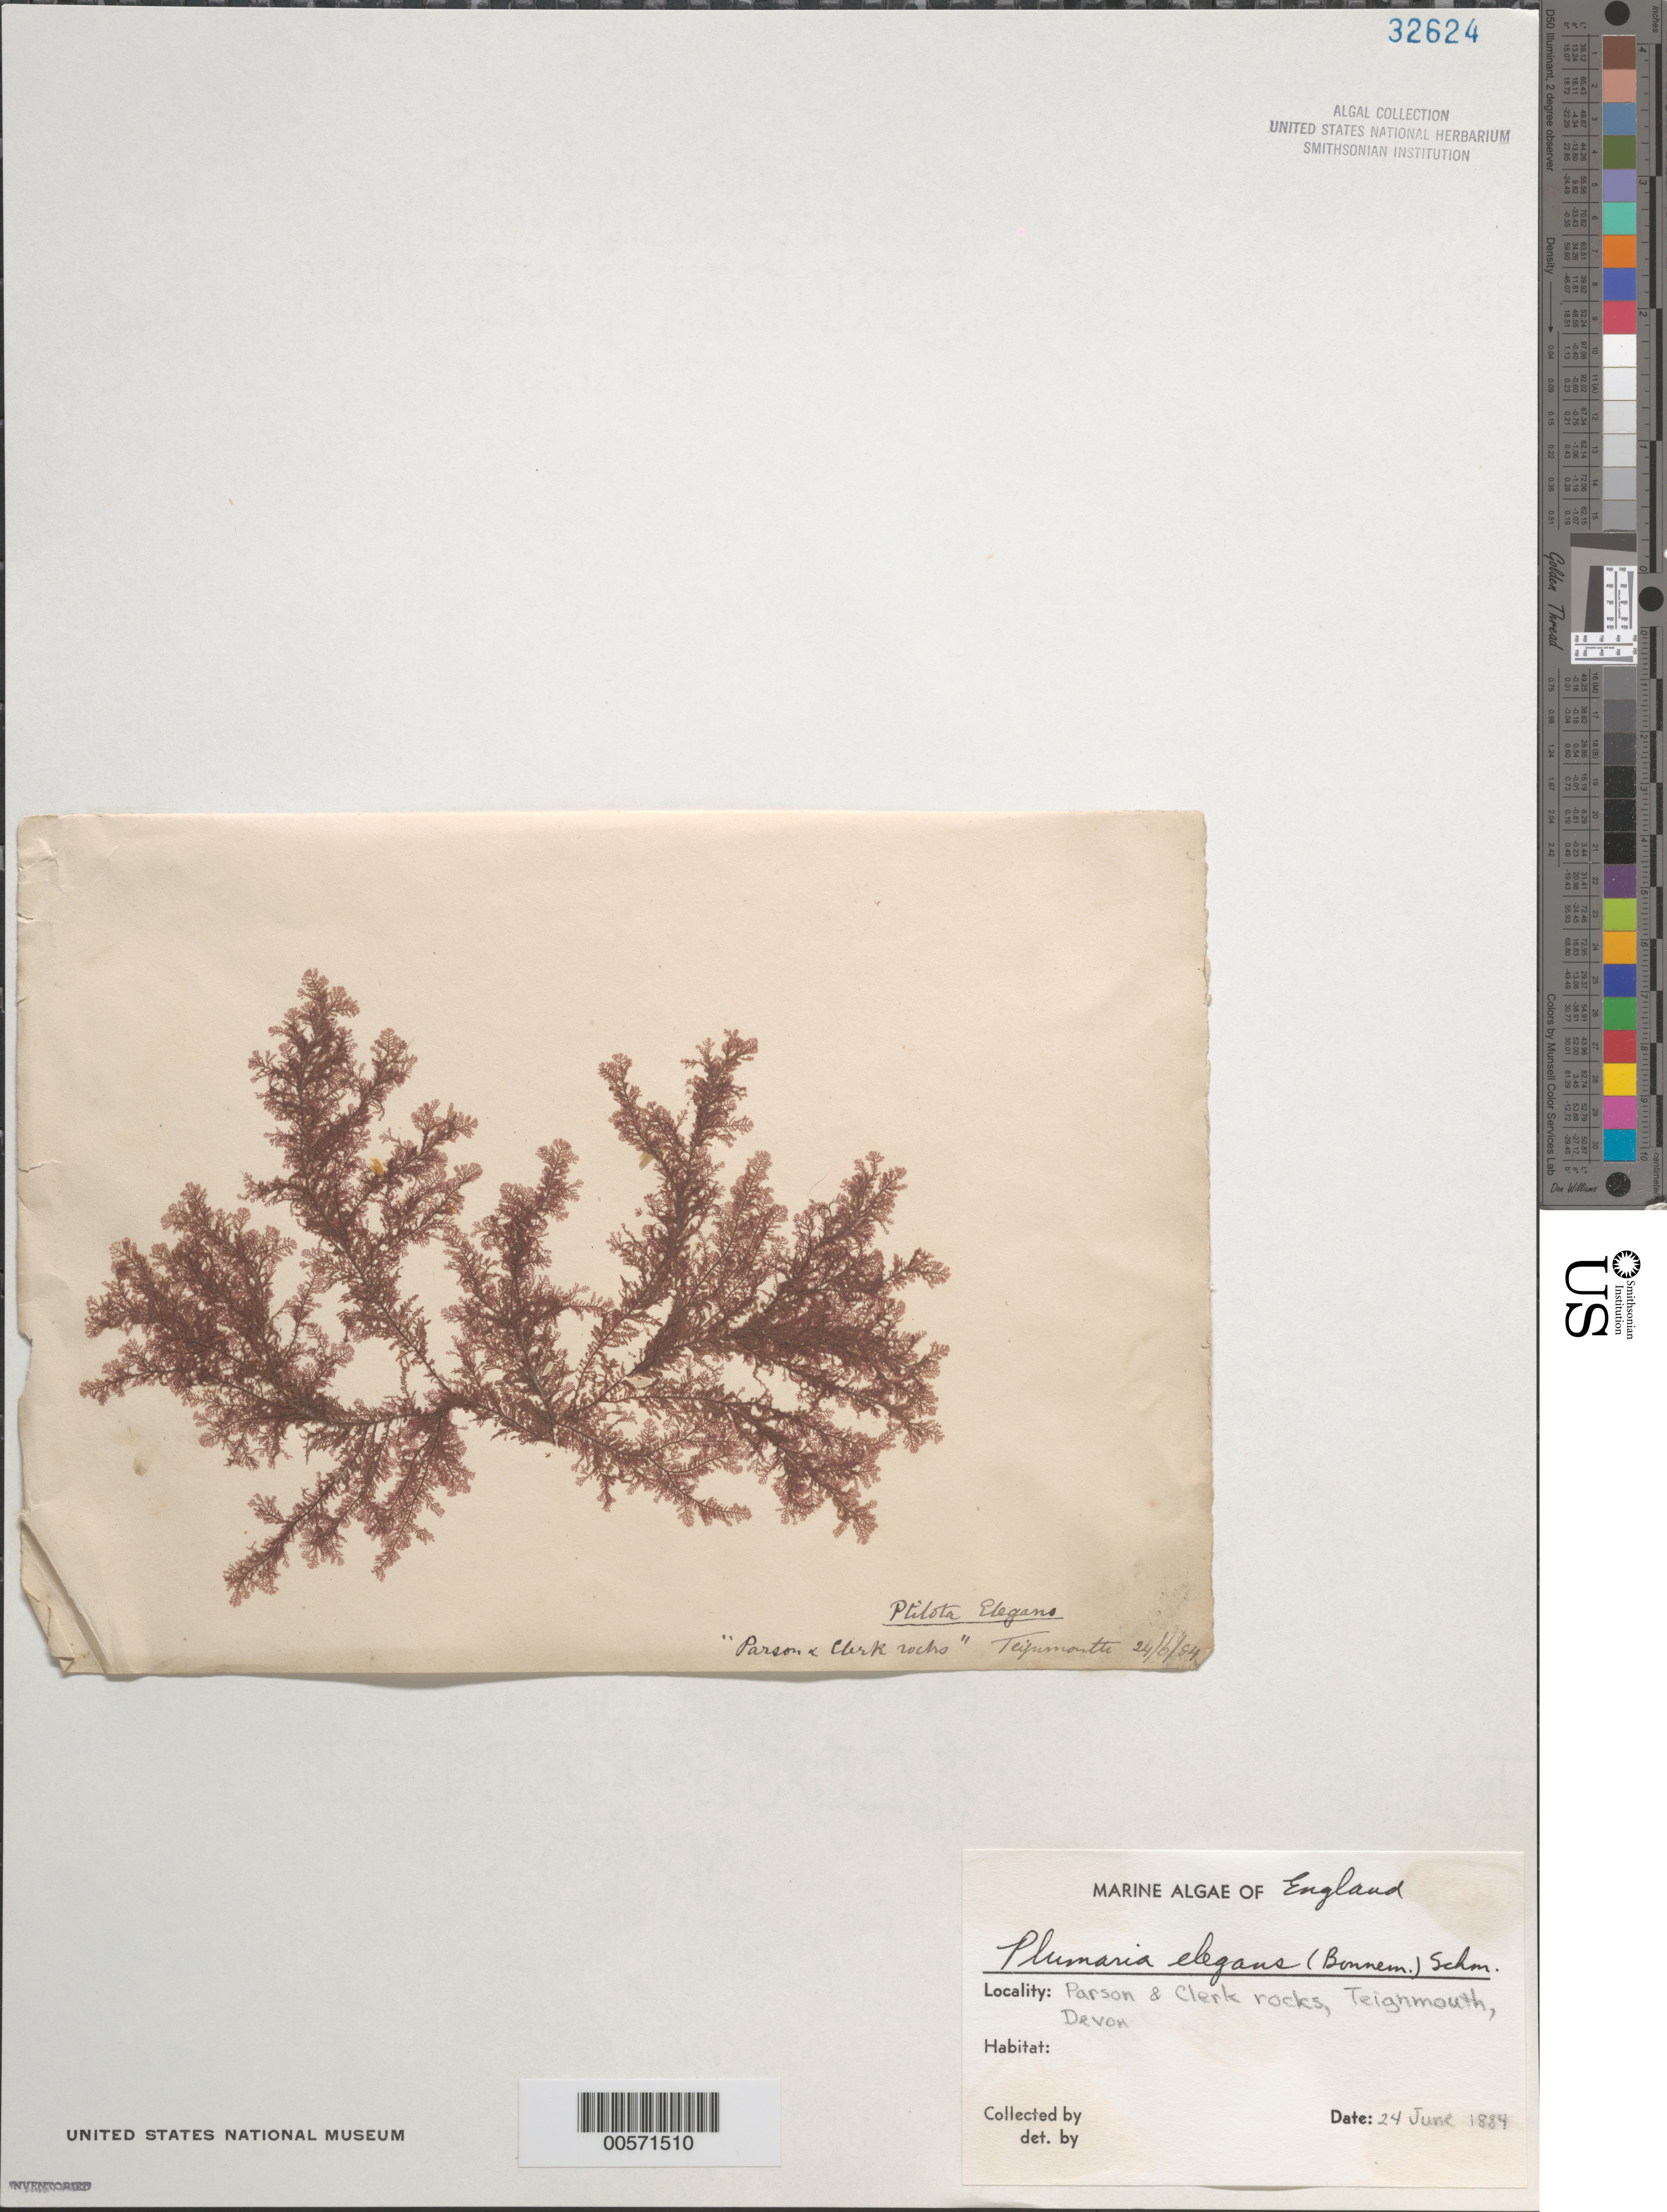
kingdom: Plantae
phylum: Rhodophyta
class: Florideophyceae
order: Ceramiales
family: Wrangeliaceae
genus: Plumaria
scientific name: Plumaria plumosa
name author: (Hudson) Kuntze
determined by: Algae name updating Project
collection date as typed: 24 Jun 1884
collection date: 1884-06-24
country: United Kingdom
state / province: England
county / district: Devon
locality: Parson and Clerk Rocks, Teignmouth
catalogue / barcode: US 32624